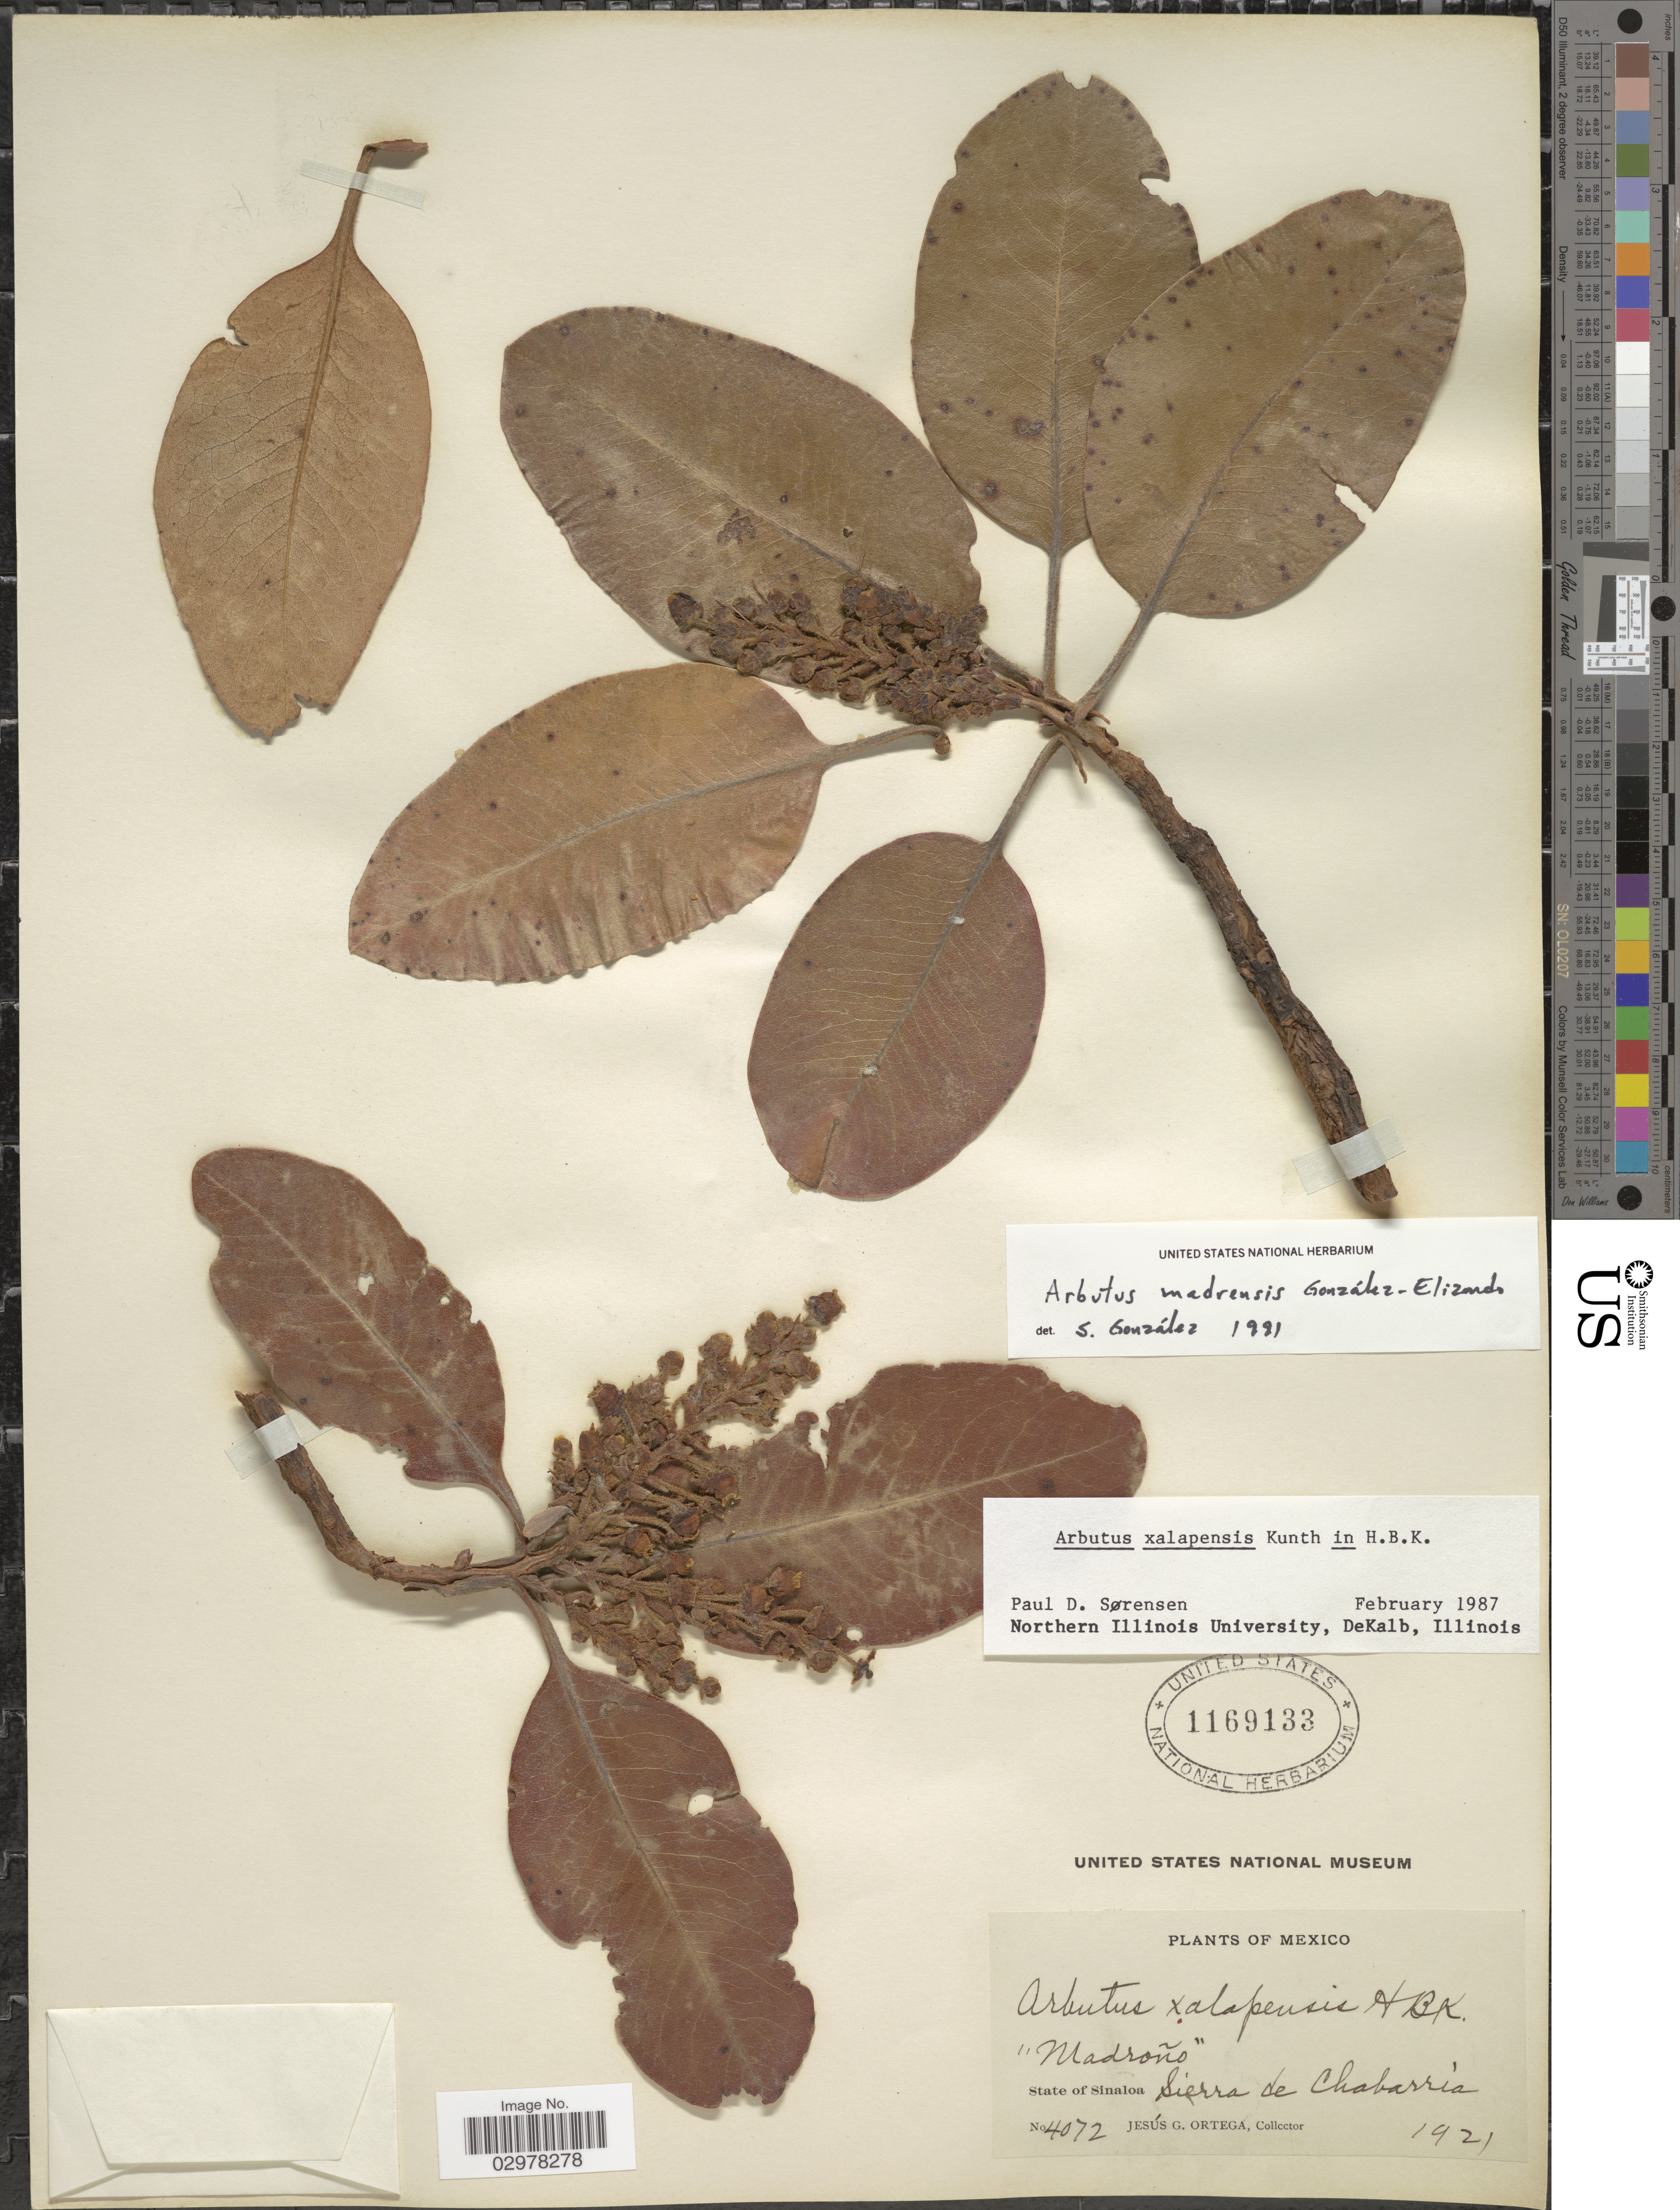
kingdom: Plantae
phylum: Tracheophyta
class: Magnoliopsida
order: Ericales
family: Ericaceae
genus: Arbutus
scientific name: Arbutus madrensis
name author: S. González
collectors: J. Ortega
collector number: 4072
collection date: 1921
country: Mexico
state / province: Sinaloa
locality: Sierra de Chabarría.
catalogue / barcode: US 1169133